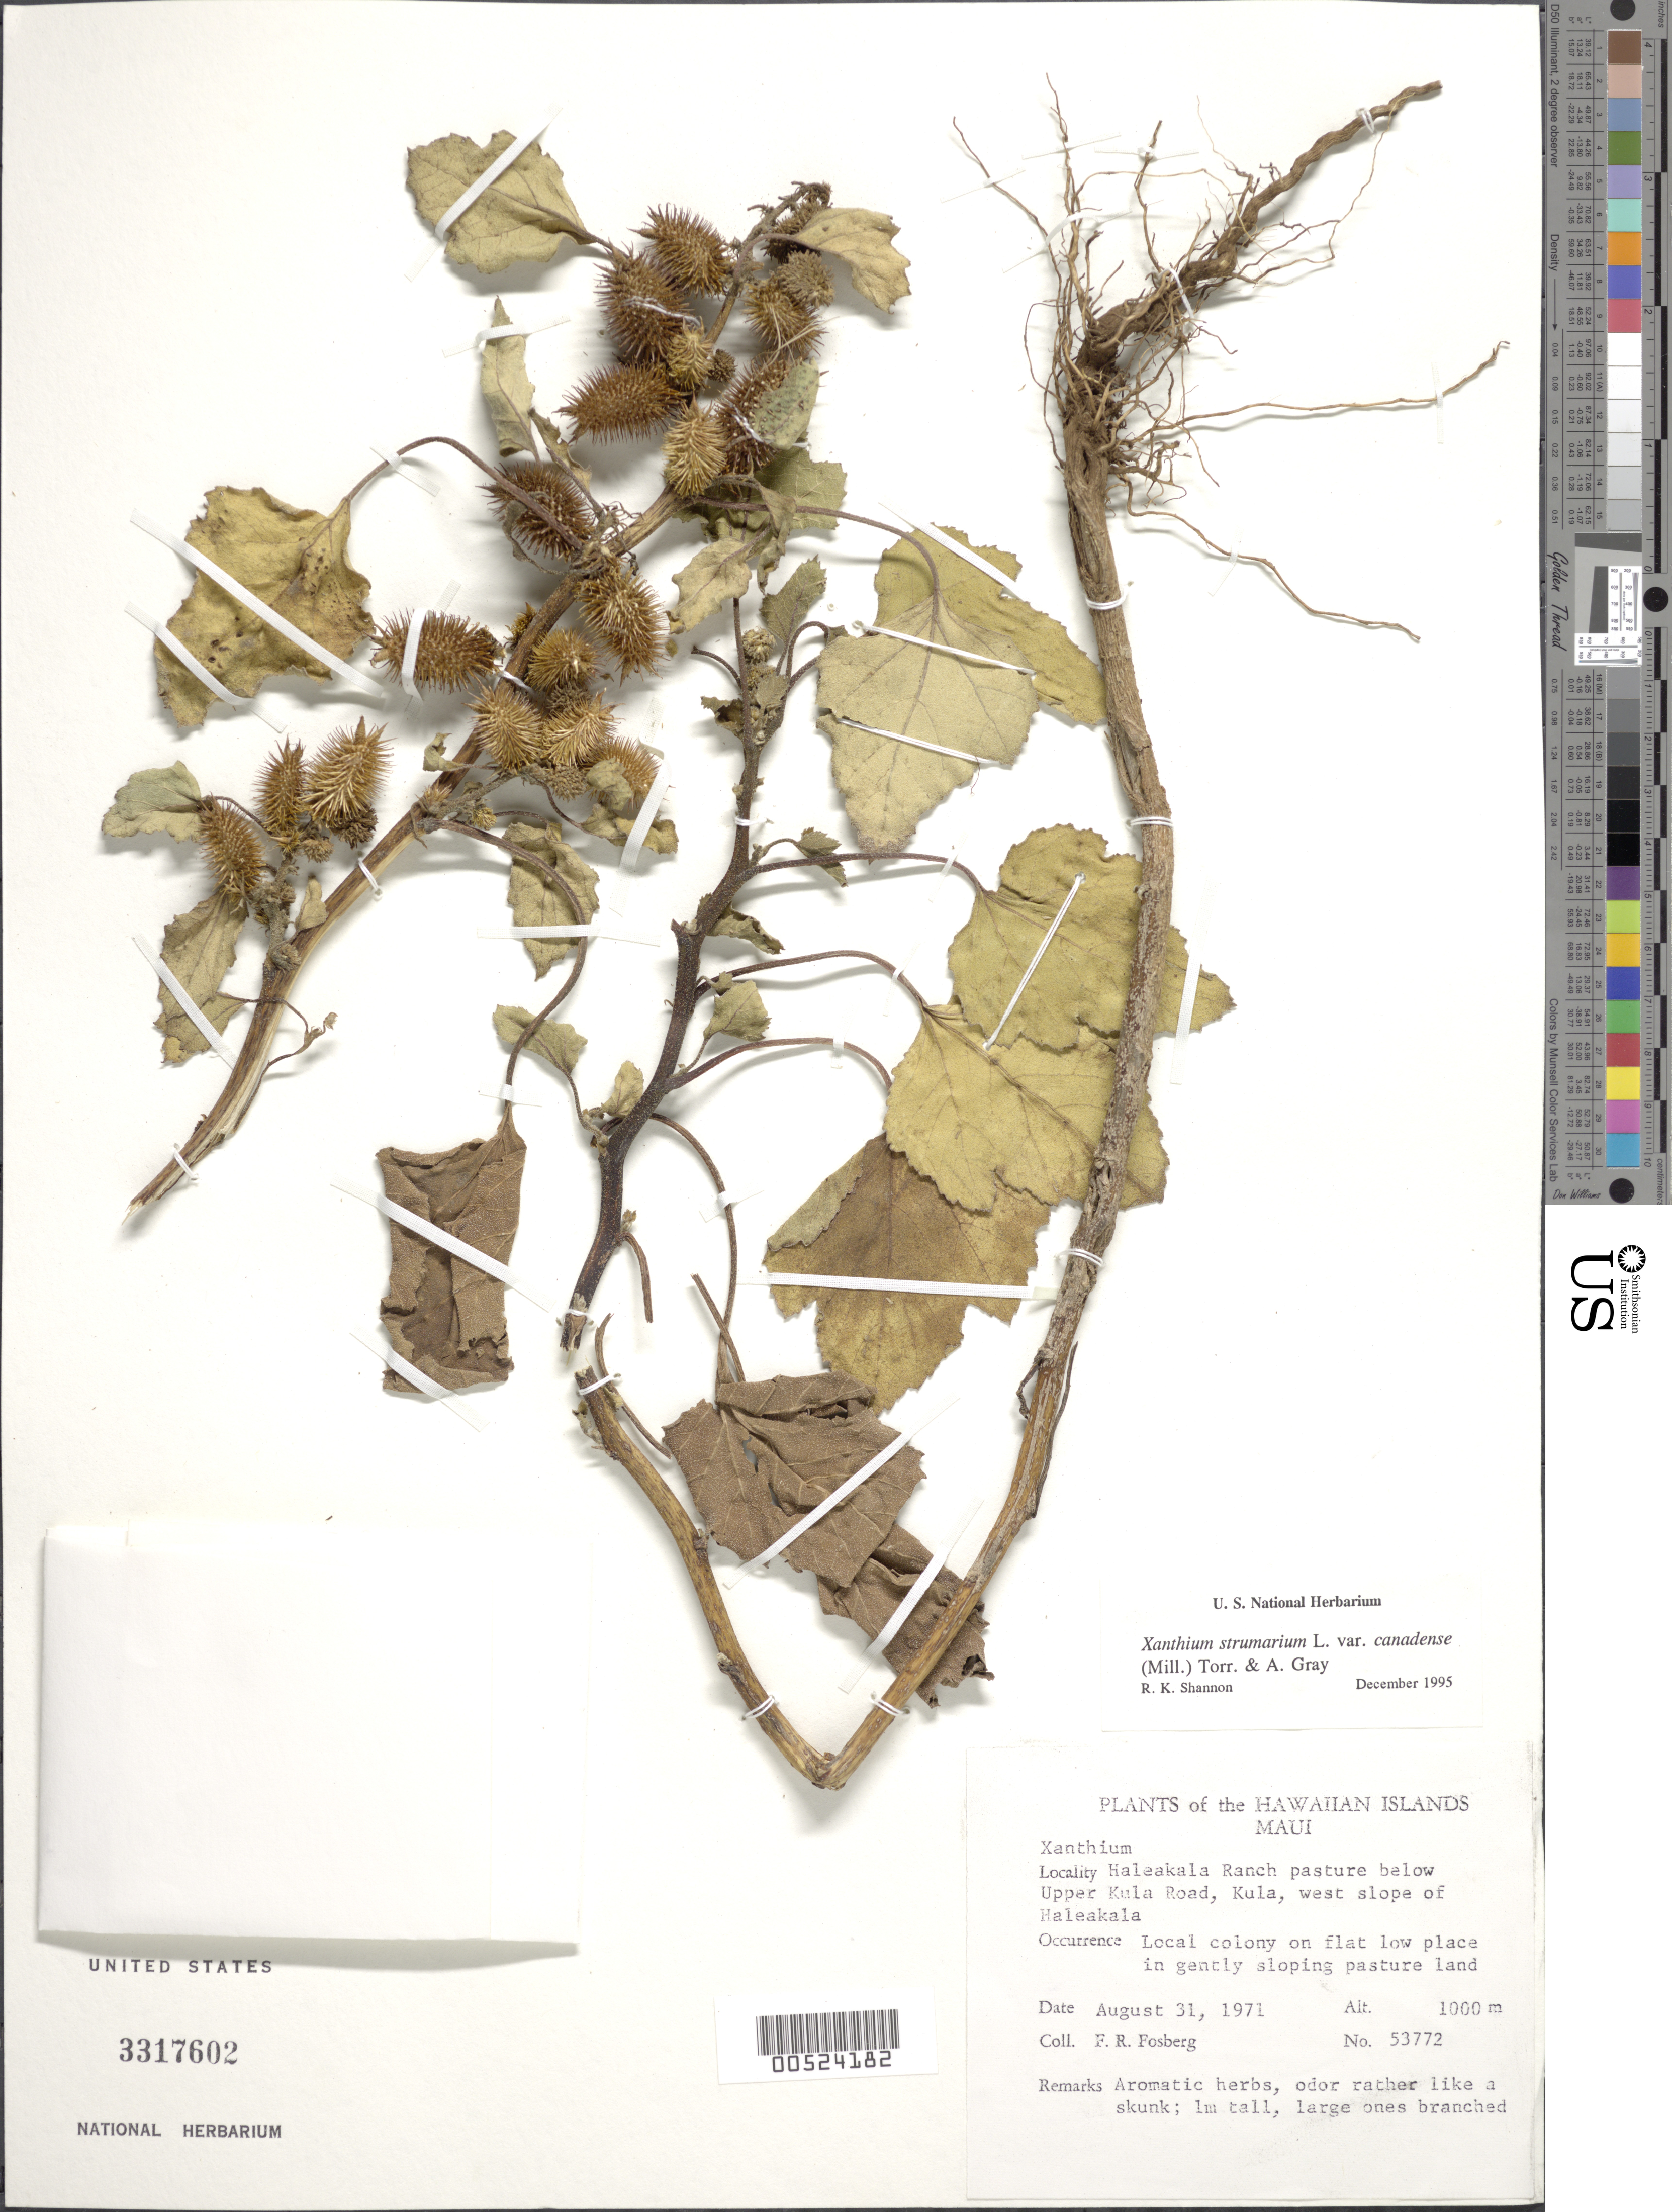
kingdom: Plantae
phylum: Tracheophyta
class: Magnoliopsida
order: Asterales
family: Asteraceae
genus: Xanthium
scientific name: Xanthium strumarium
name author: L.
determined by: Wagner, W. L., (BOT), Smithsonian Institution - National Museum of Natural History (UNITED STATES)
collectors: F. R. Fosberg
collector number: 53772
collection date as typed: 31 Aug 1971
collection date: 1971-08-31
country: United States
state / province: Hawaii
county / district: Maui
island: Maui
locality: Haleakala Ranch pasture below Upper Kula Rd, Kula, W slope of Haleakala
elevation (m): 1000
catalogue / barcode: US 3317602